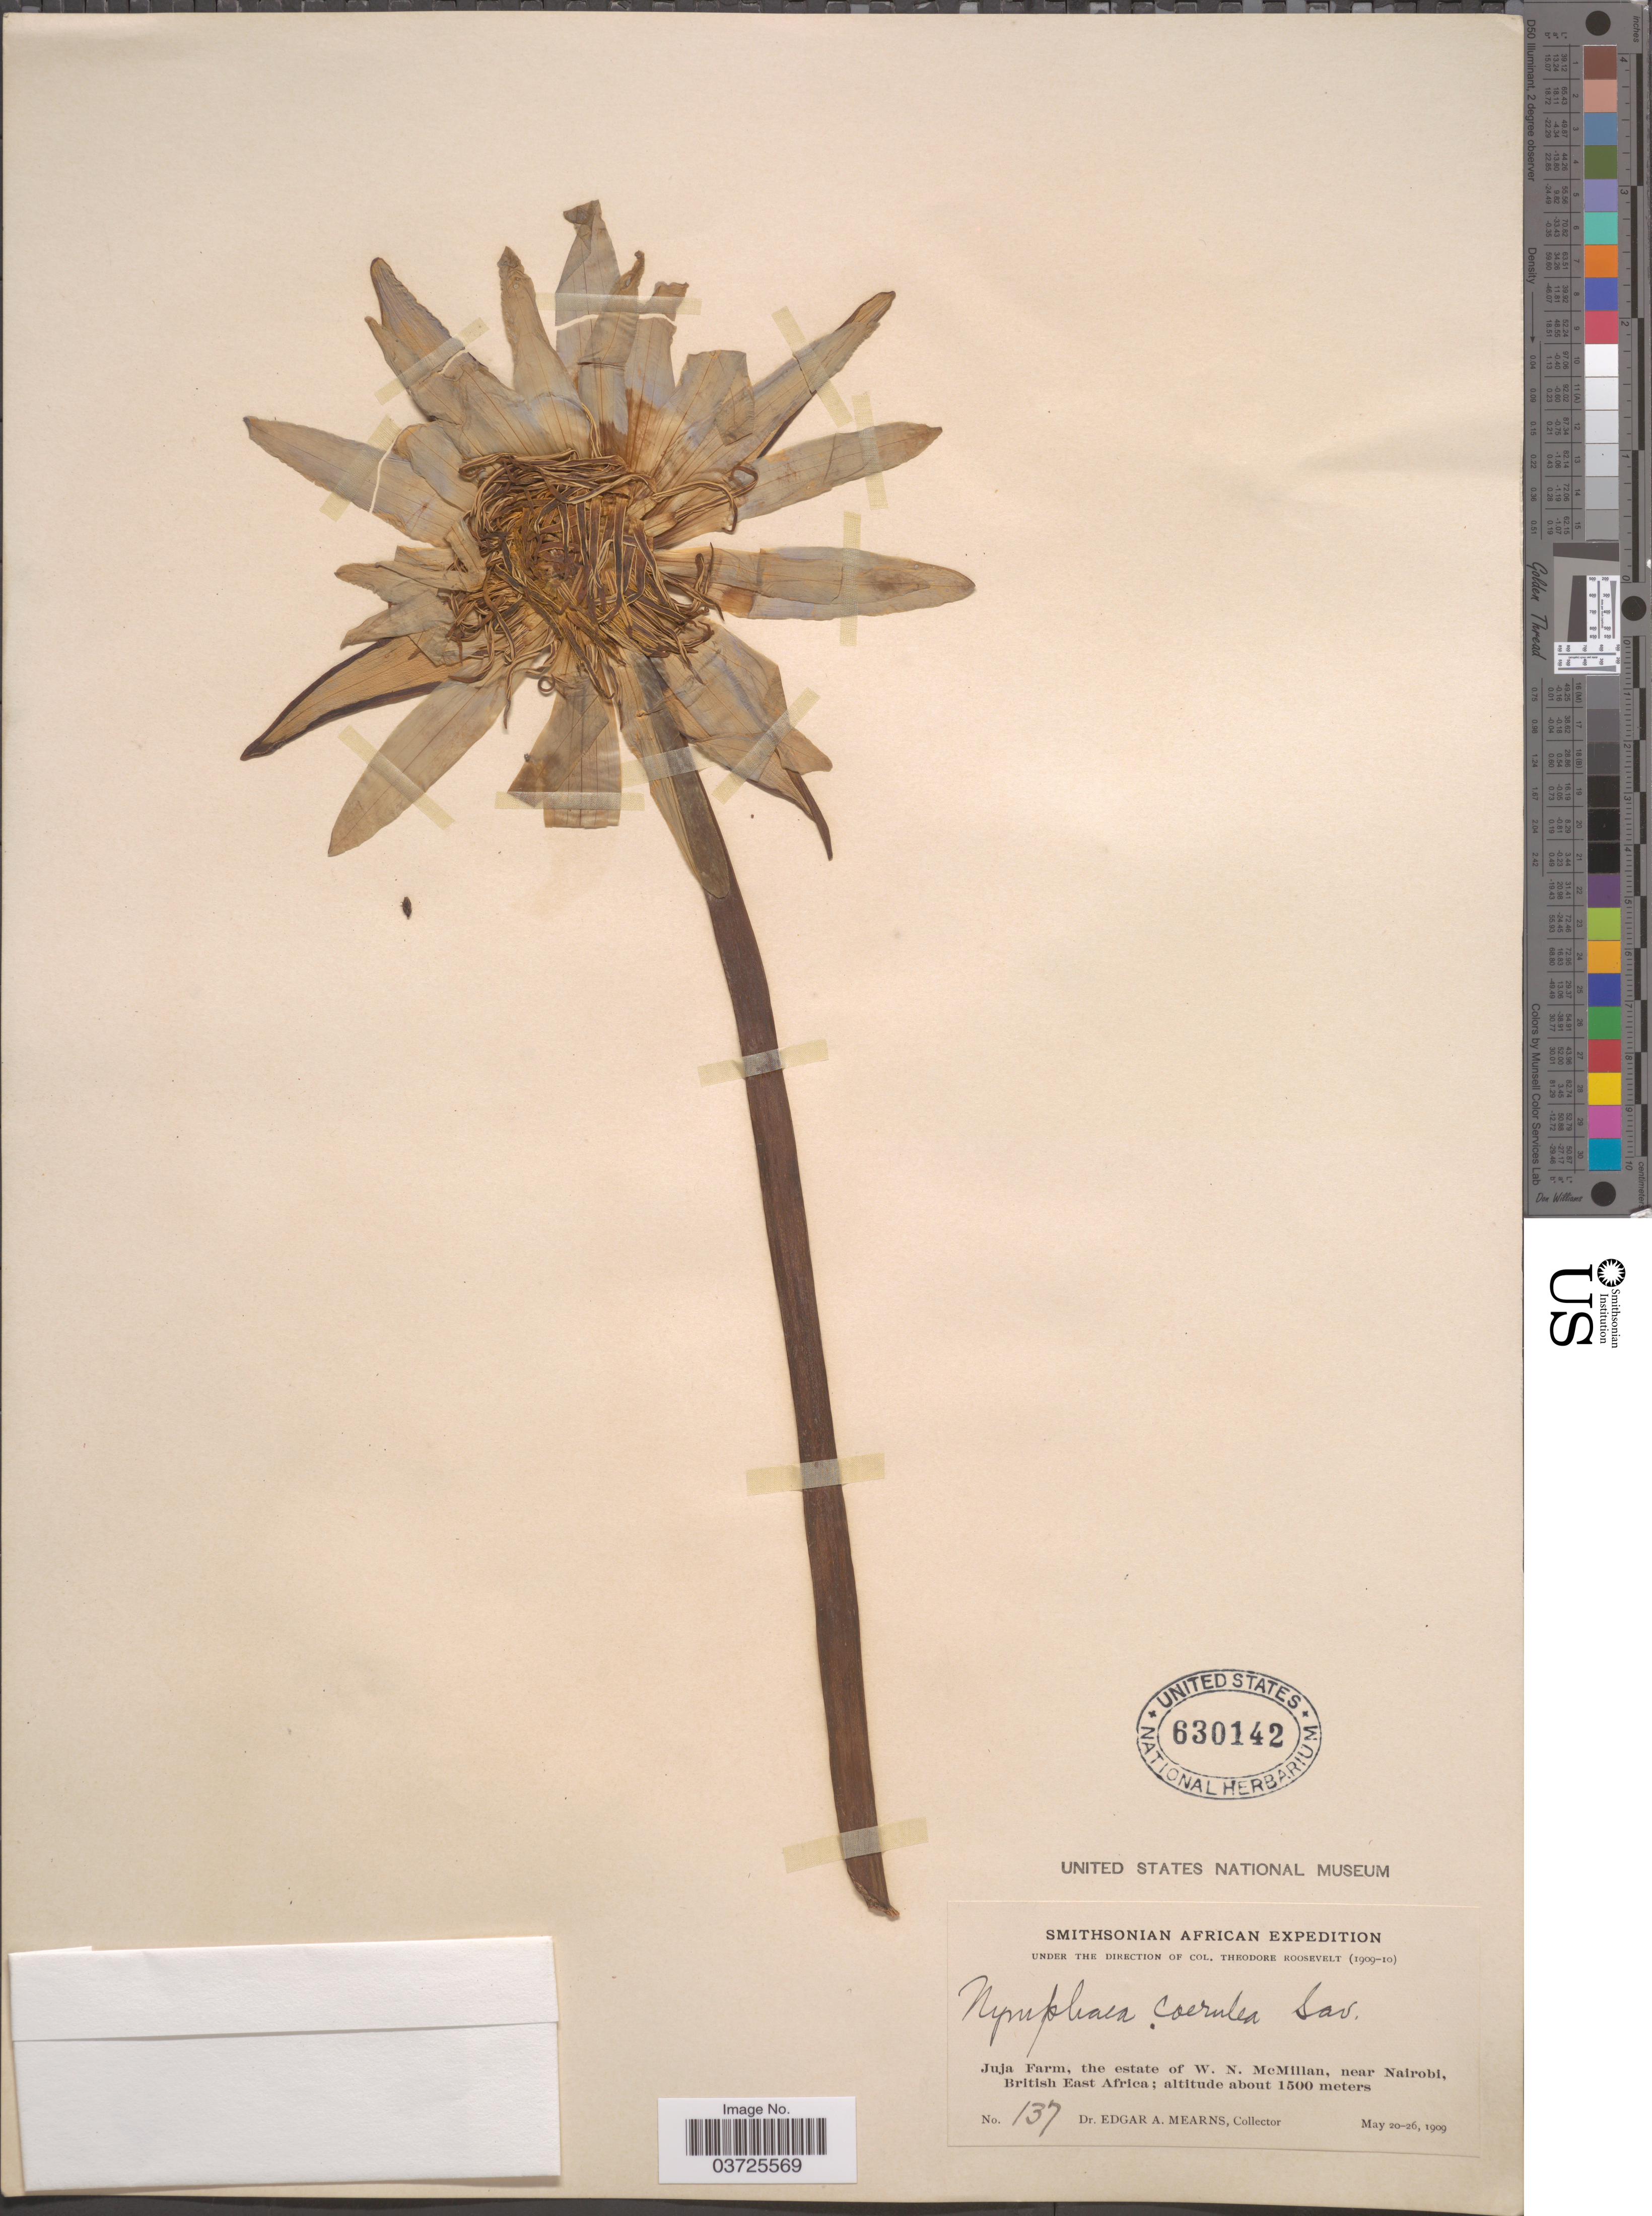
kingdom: Plantae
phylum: Tracheophyta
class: Magnoliopsida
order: Nymphaeales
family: Nymphaeaceae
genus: Nymphaea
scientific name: Nymphaea caerulea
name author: Savigny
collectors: E. A. Mearns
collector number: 137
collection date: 1909-05-20/1909-05-26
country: Kenya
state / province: Nairobi Area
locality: Juja Farm, the estate of W. N. McMillan, near Nairobi, British East Africa.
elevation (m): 1500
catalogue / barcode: US 630142